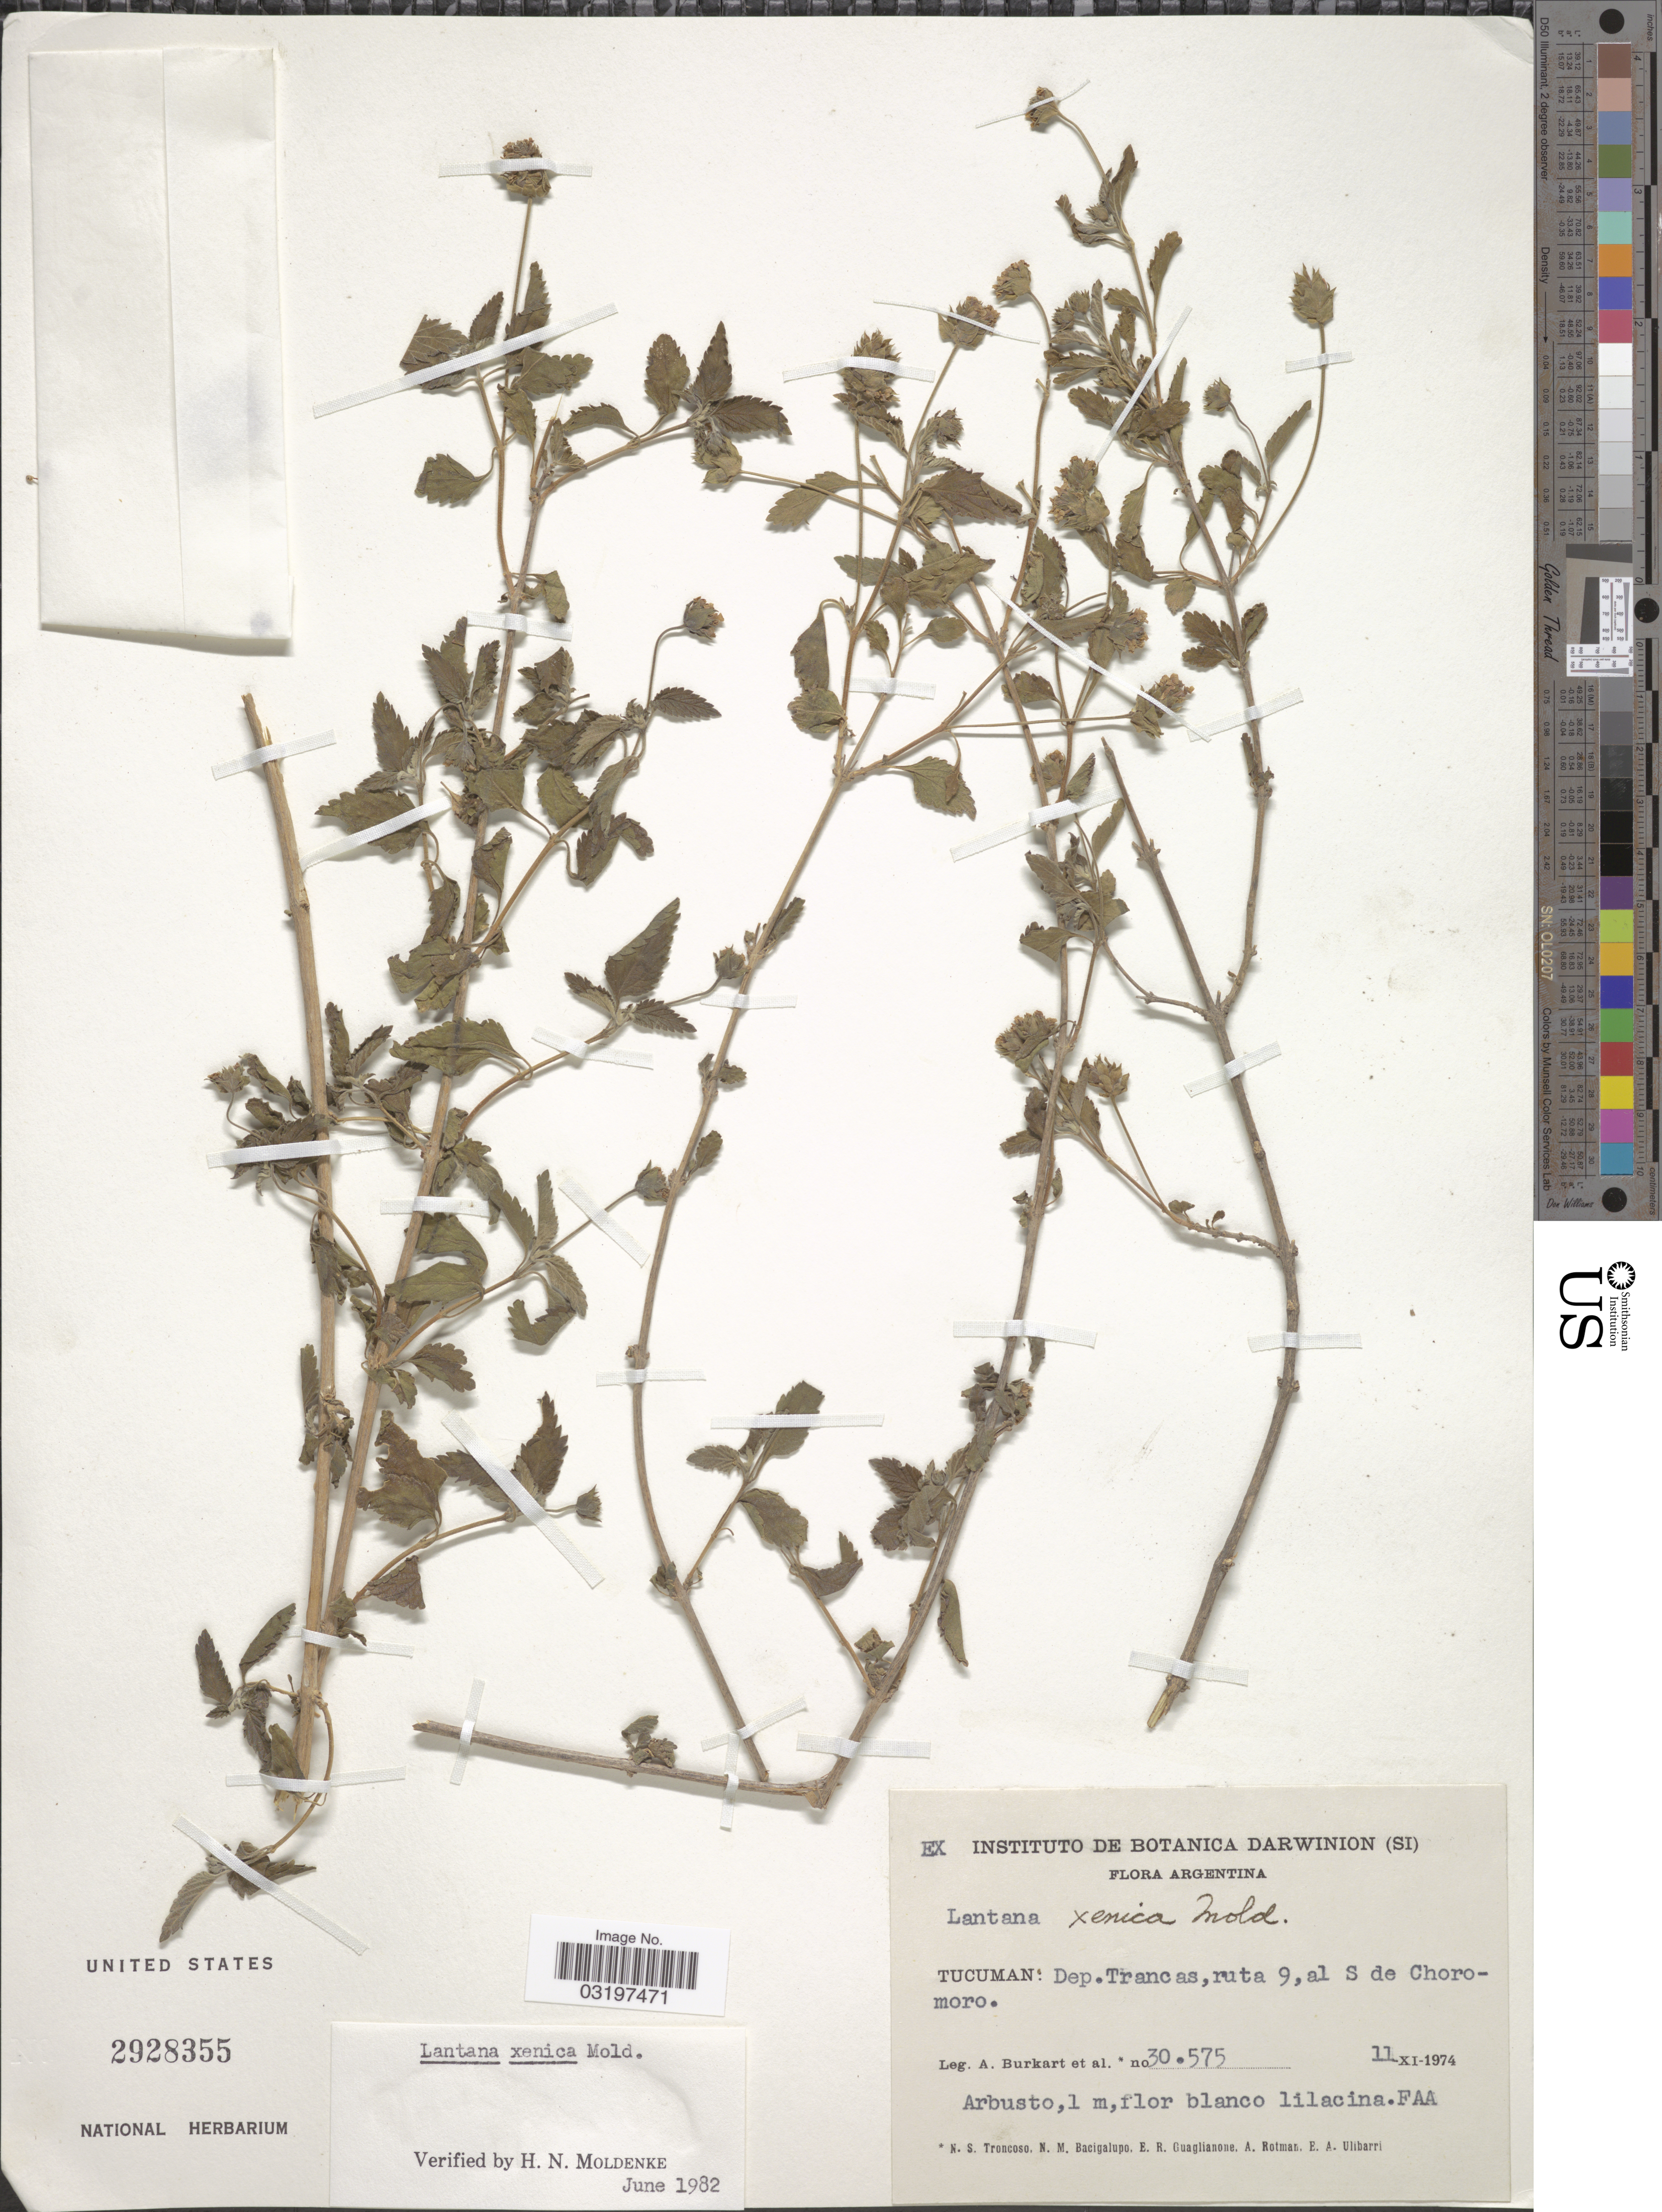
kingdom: Plantae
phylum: Tracheophyta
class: Magnoliopsida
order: Lamiales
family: Verbenaceae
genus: Lantana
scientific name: Lantana xenica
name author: Moldenke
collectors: A. E. Burkart, N. Troncoso, N. M. Bacigalupo, E. R. Guaglianone & et al.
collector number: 30575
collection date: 1974-11-11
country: Argentina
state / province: Tucuman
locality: Dep. Trancas, ruta 9, al S de Choromoro.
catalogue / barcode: US 2928355